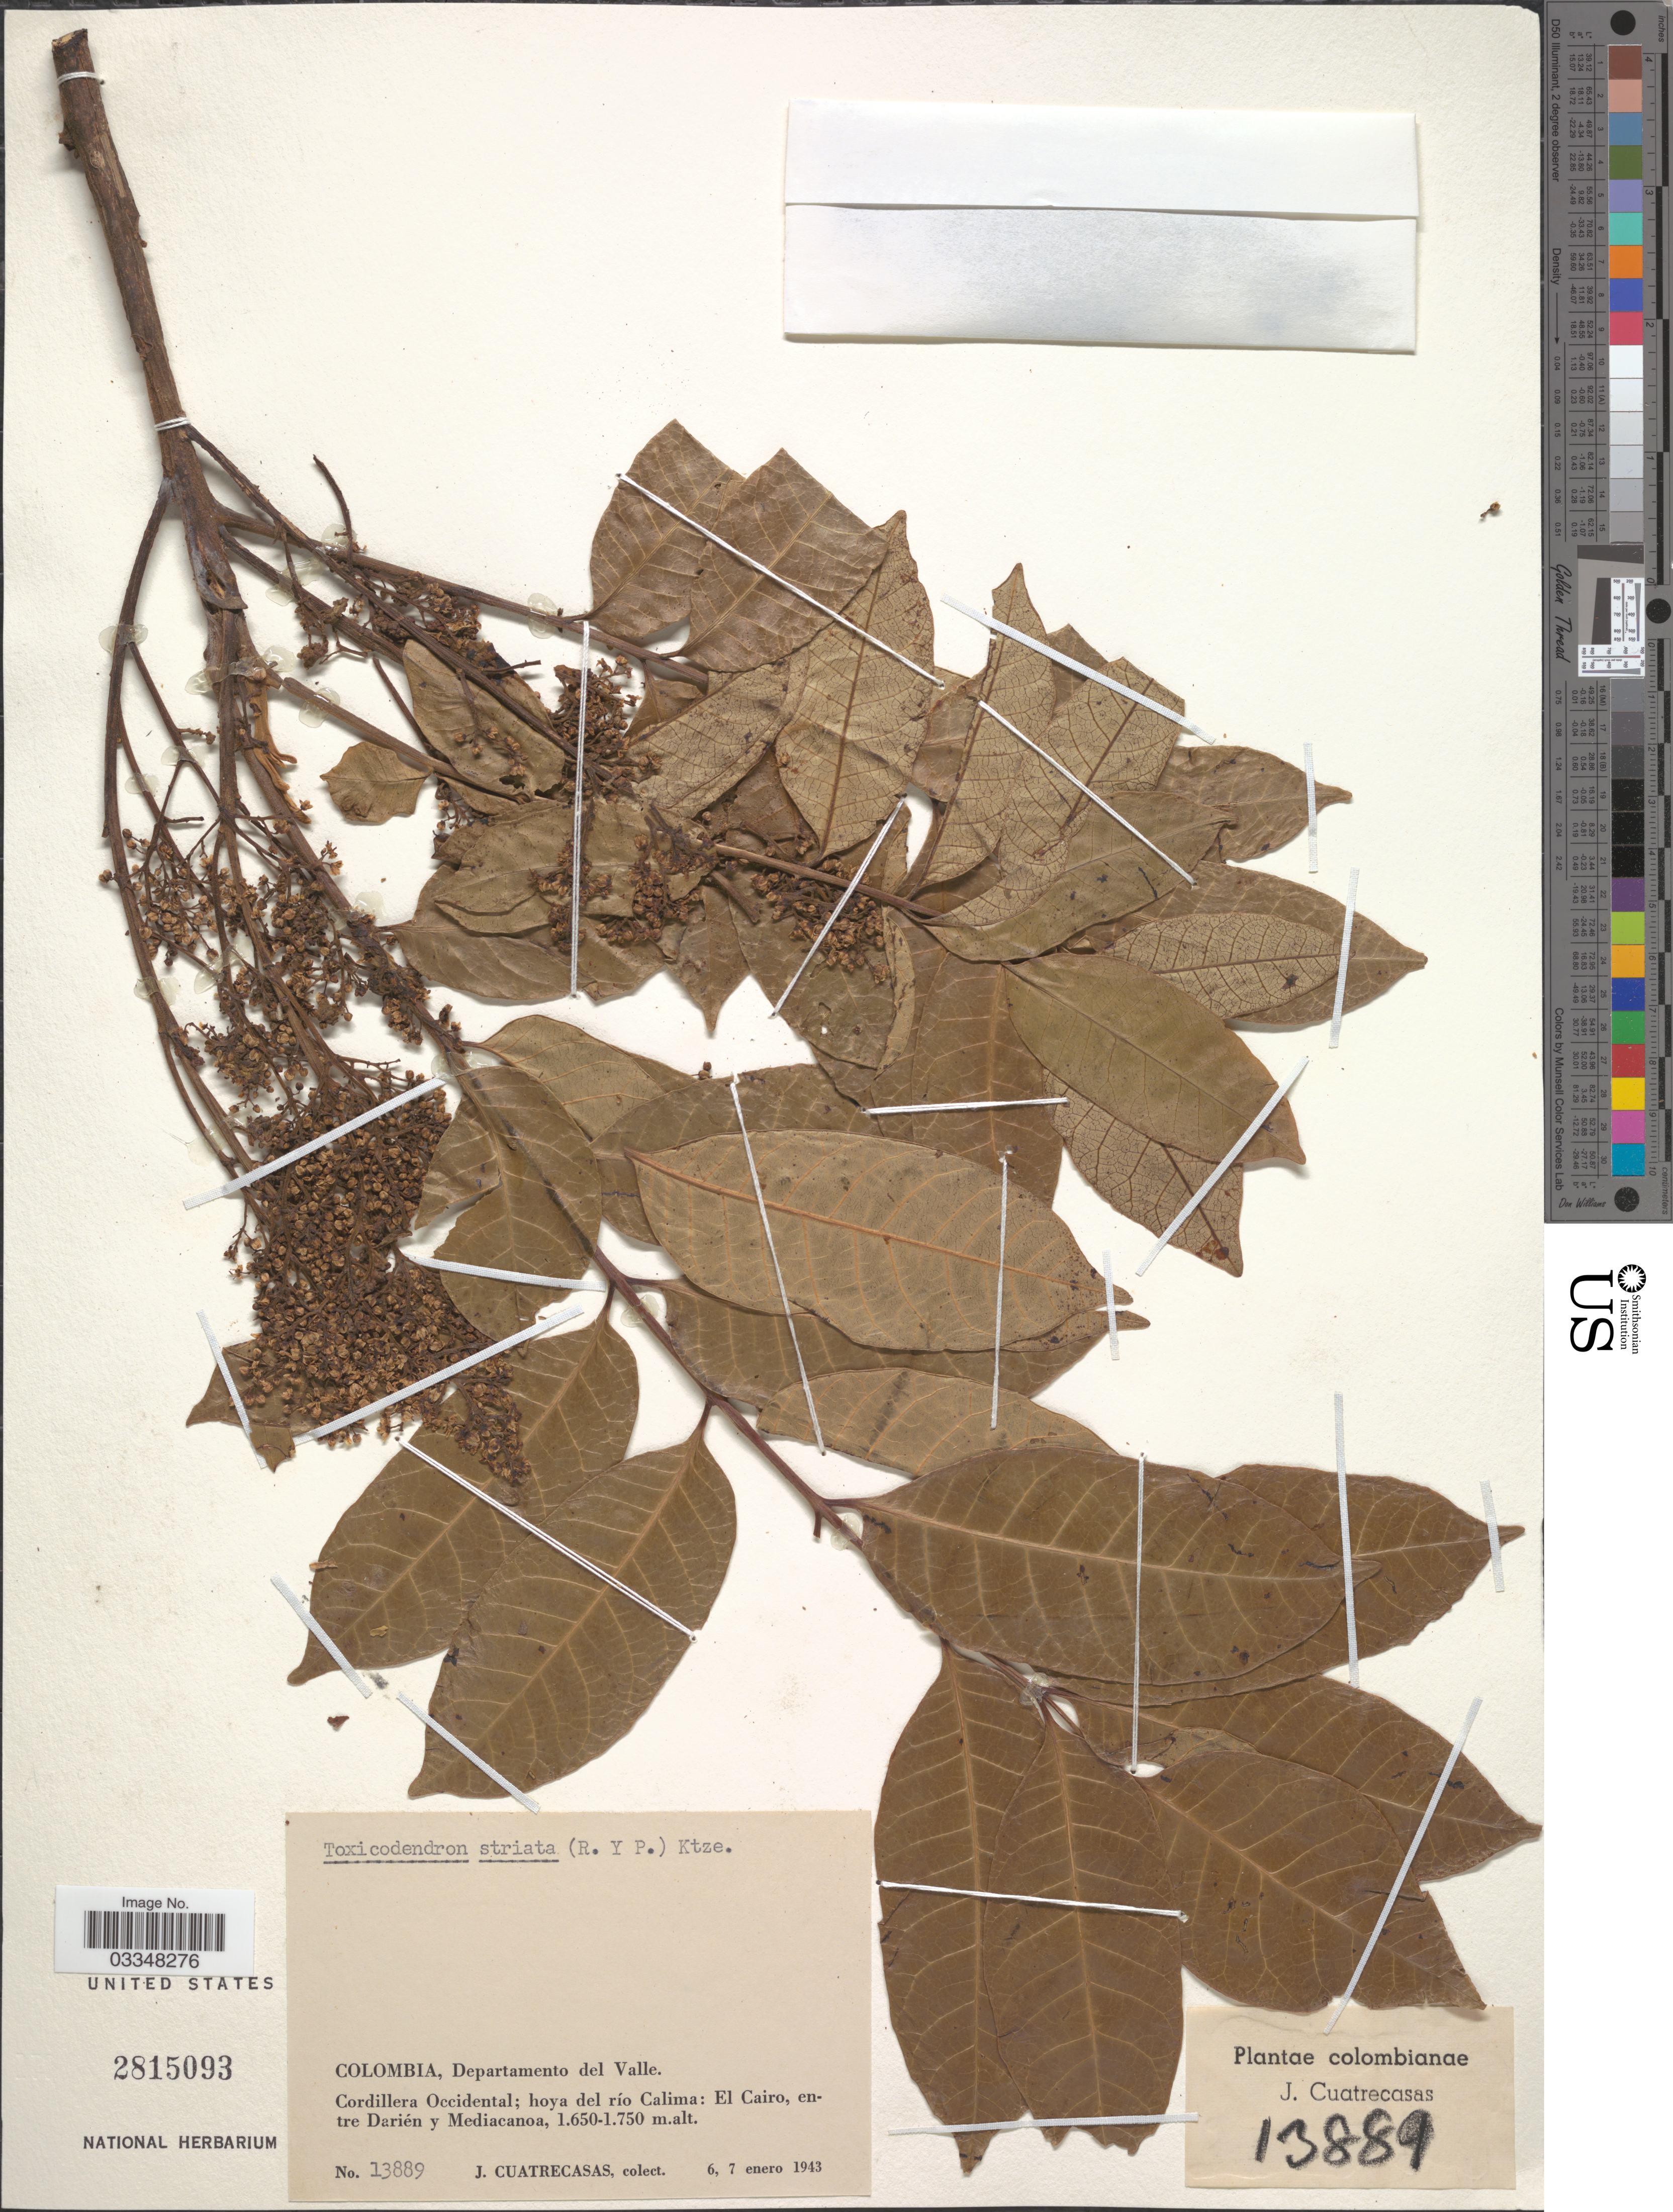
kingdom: Plantae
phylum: Tracheophyta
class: Magnoliopsida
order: Sapindales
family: Anacardiaceae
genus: Toxicodendron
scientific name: Toxicodendron striatum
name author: (Ruiz & Pav.) Kuntze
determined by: Mitchell, John D.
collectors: J. Cuatrecasas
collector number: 13889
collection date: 1943-01-06/1943-01-07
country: Colombia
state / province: Valle del Cauca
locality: Departamento del Valle. Cordillera Occidental; hoya del río Calima: El Cairo, entre Darién y Mediacanoa.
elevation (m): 1650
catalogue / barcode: US 2815093